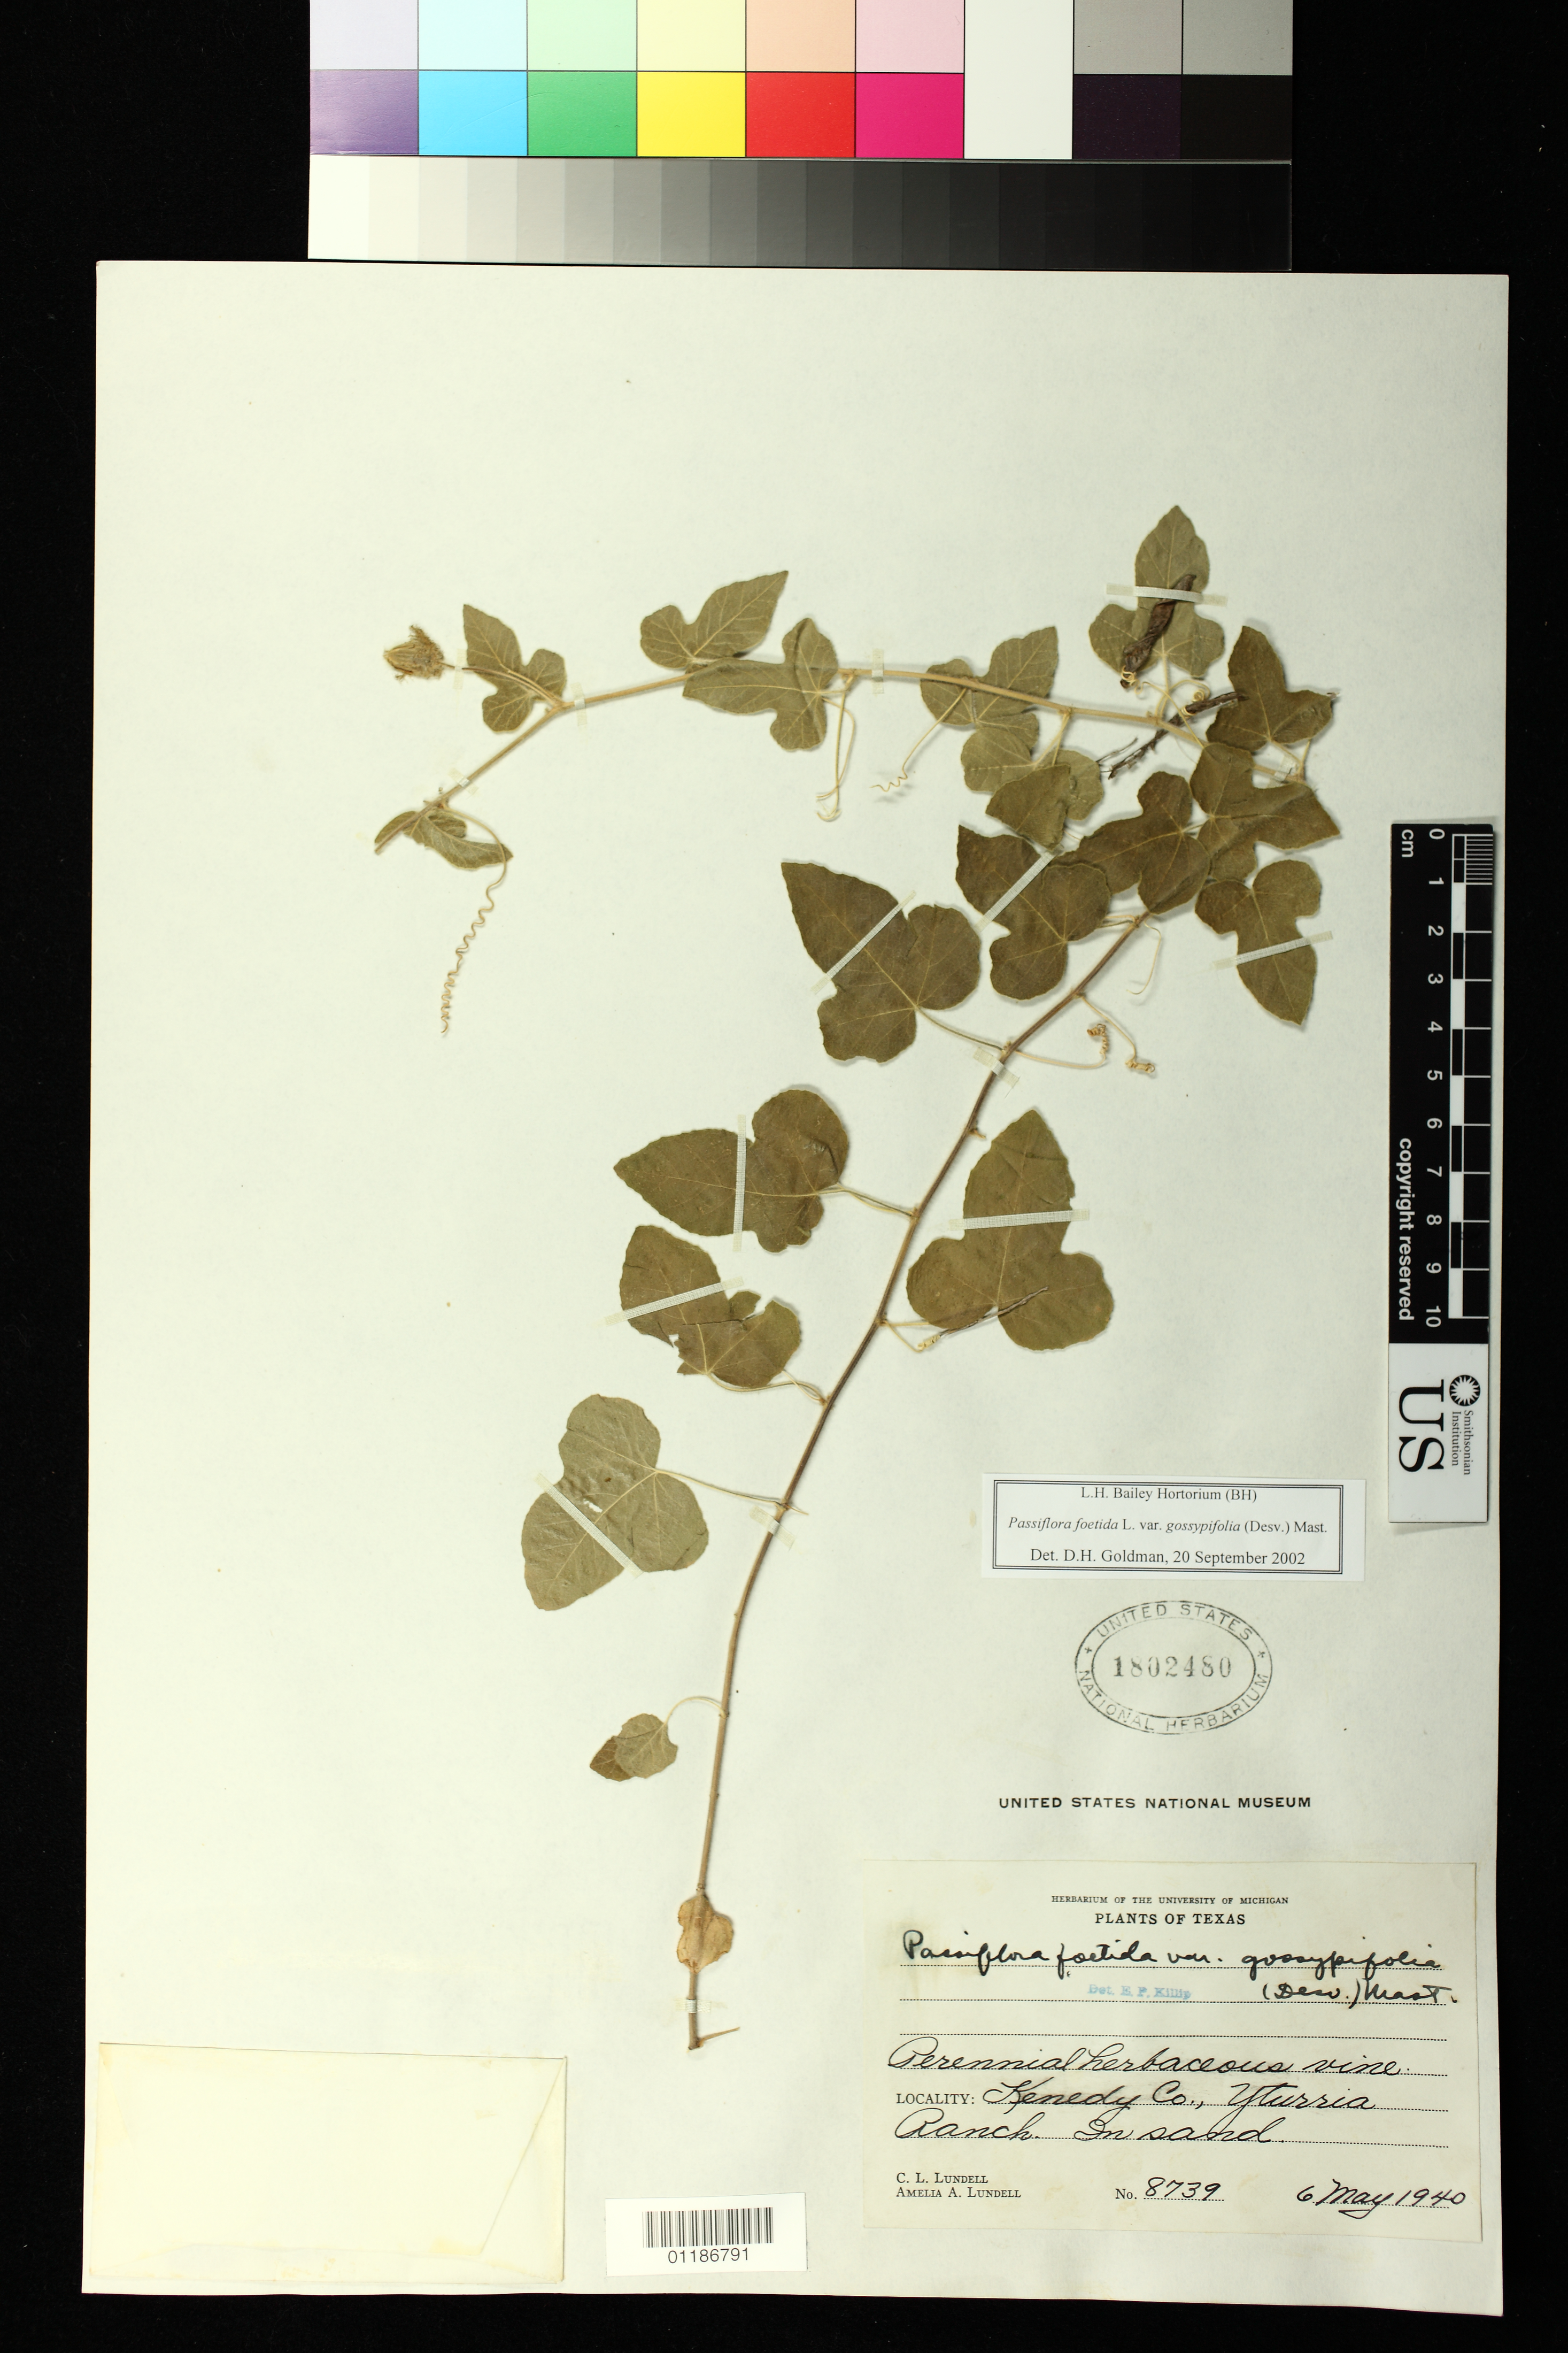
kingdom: Plantae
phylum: Tracheophyta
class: Magnoliopsida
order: Malpighiales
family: Passifloraceae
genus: Passiflora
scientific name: Passiflora foetida var. gossypiifolia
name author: (Desv.) Mast.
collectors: C. L. Lundell & A. A. Lundell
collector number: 8739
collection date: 1940-05-06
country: United States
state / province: Texas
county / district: Kenedy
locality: Yturria Ranch. In sand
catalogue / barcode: US 1802480